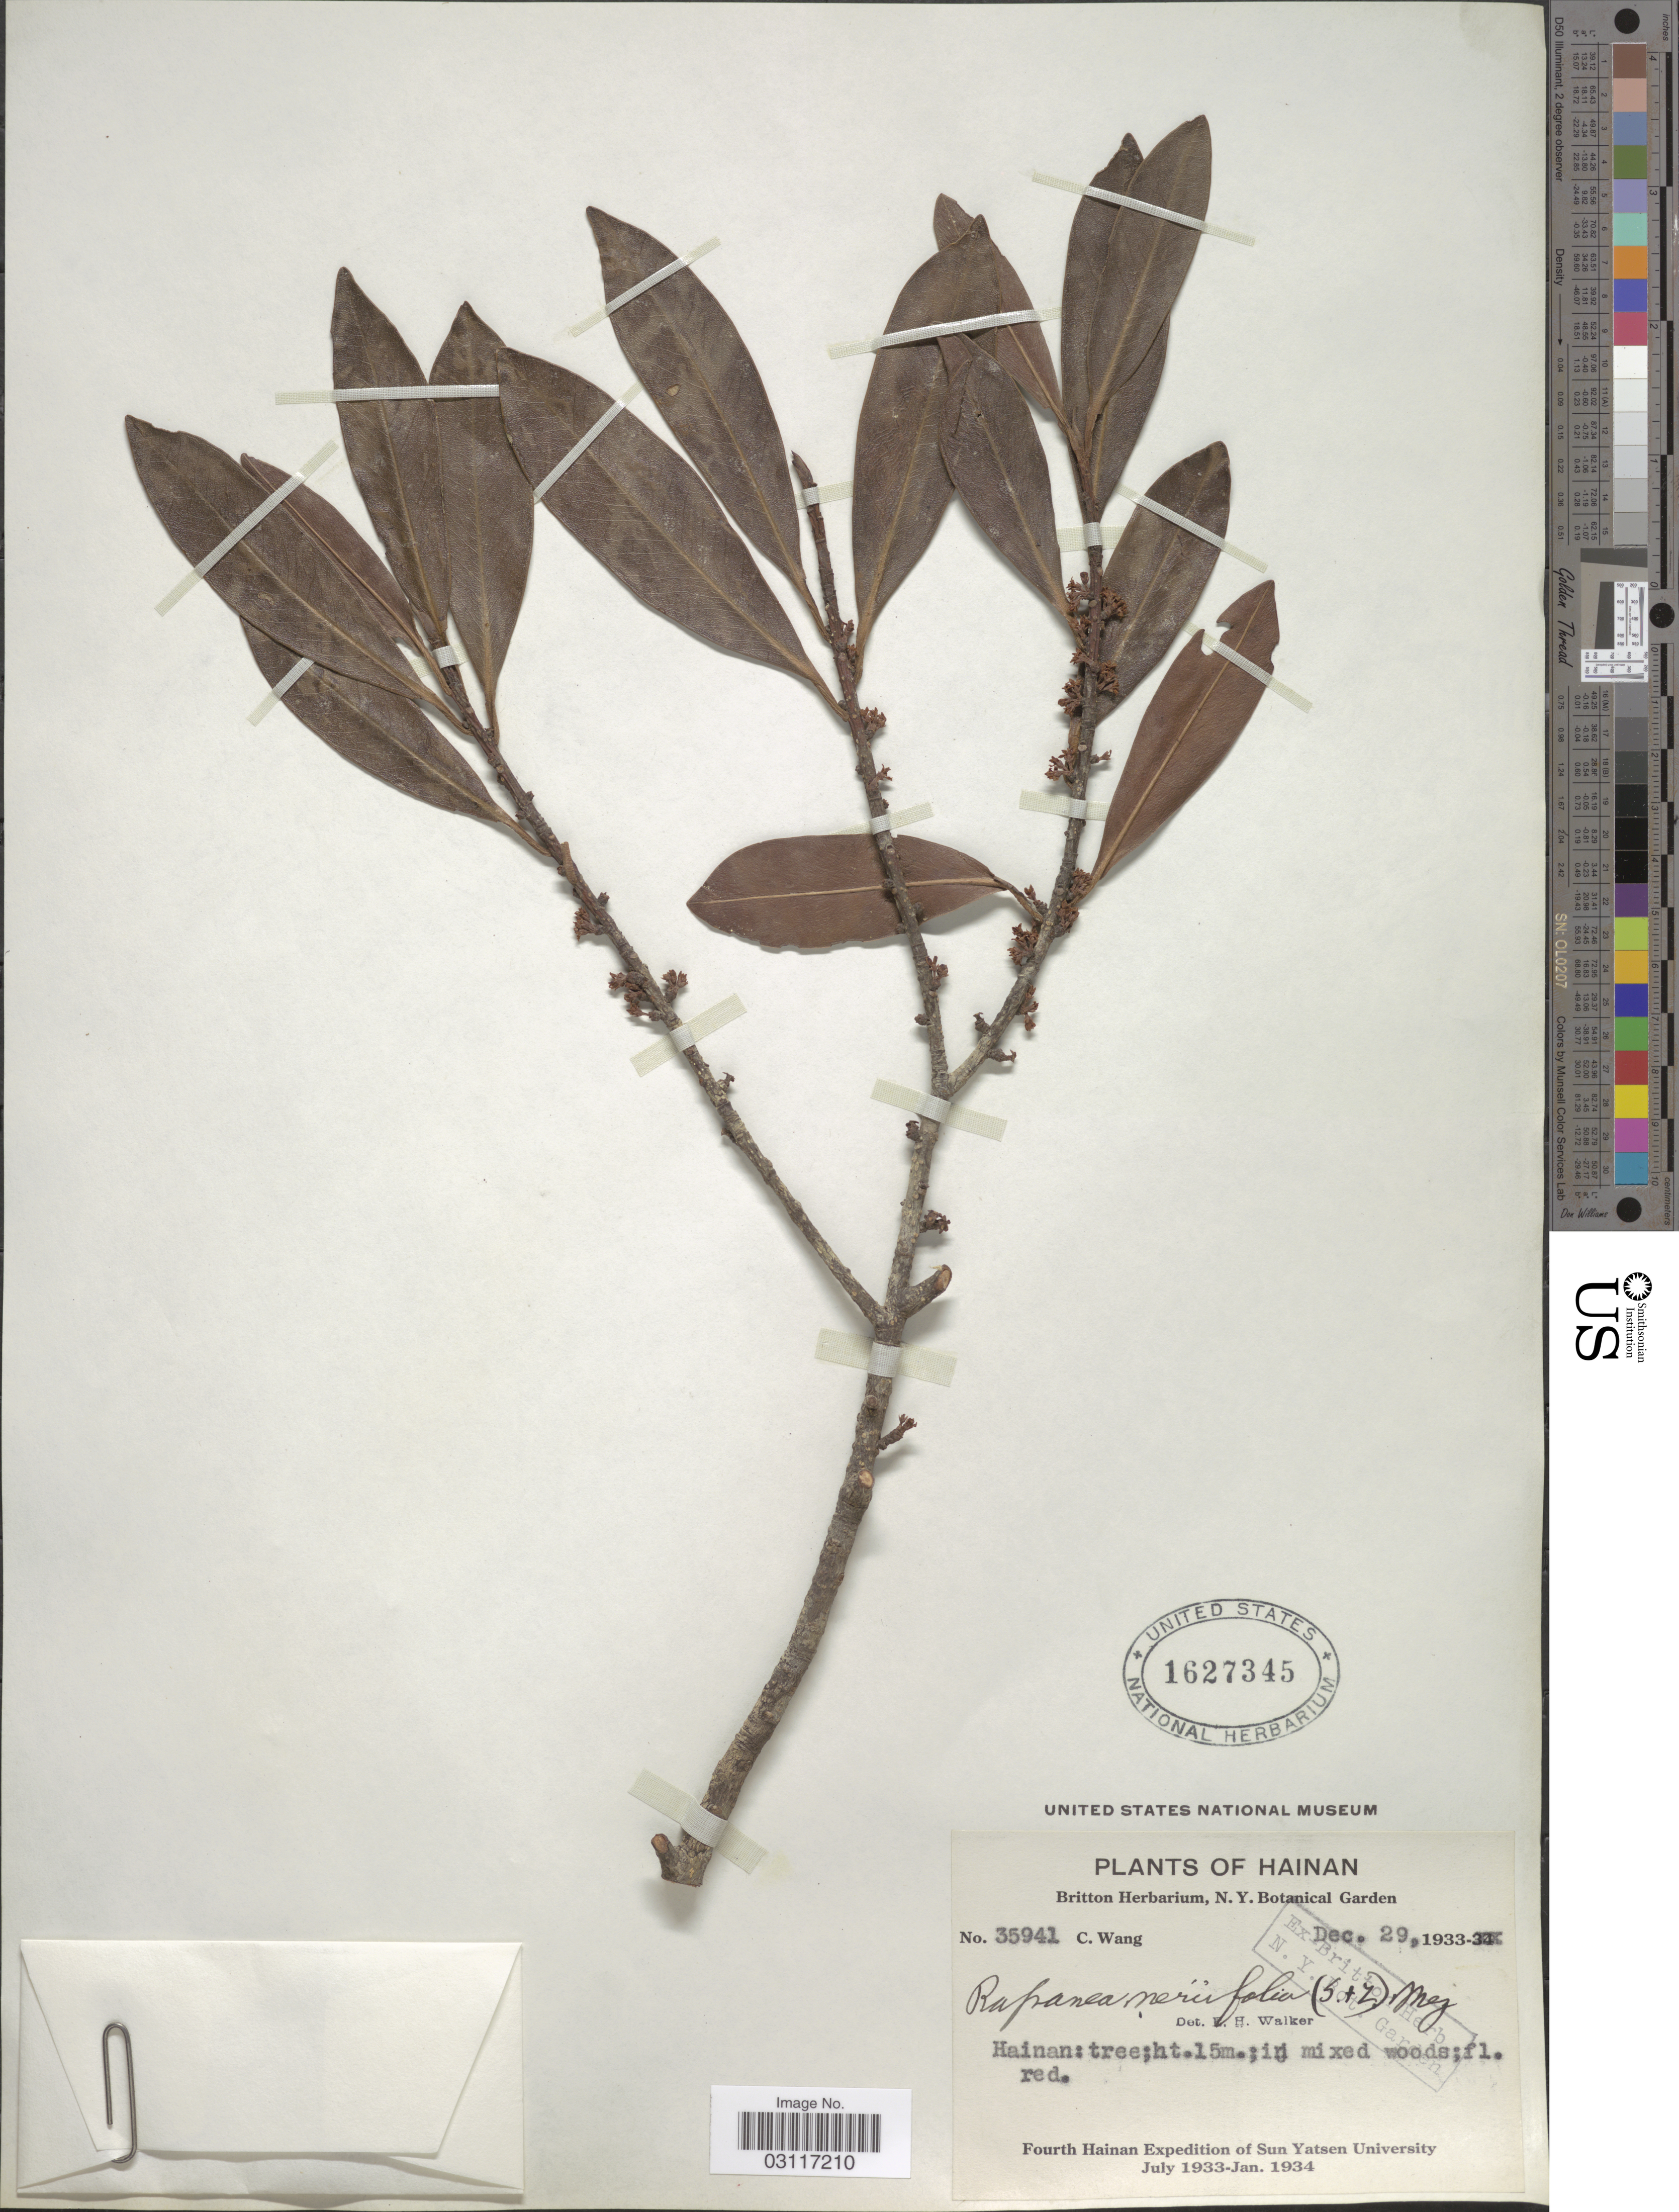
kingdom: Plantae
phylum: Tracheophyta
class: Magnoliopsida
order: Ericales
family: Primulaceae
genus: Myrsine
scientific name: Myrsine seguinii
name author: H. Lév.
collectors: C. Wang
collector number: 35941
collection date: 1933-12-29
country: China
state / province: Hainan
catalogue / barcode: US 1627345